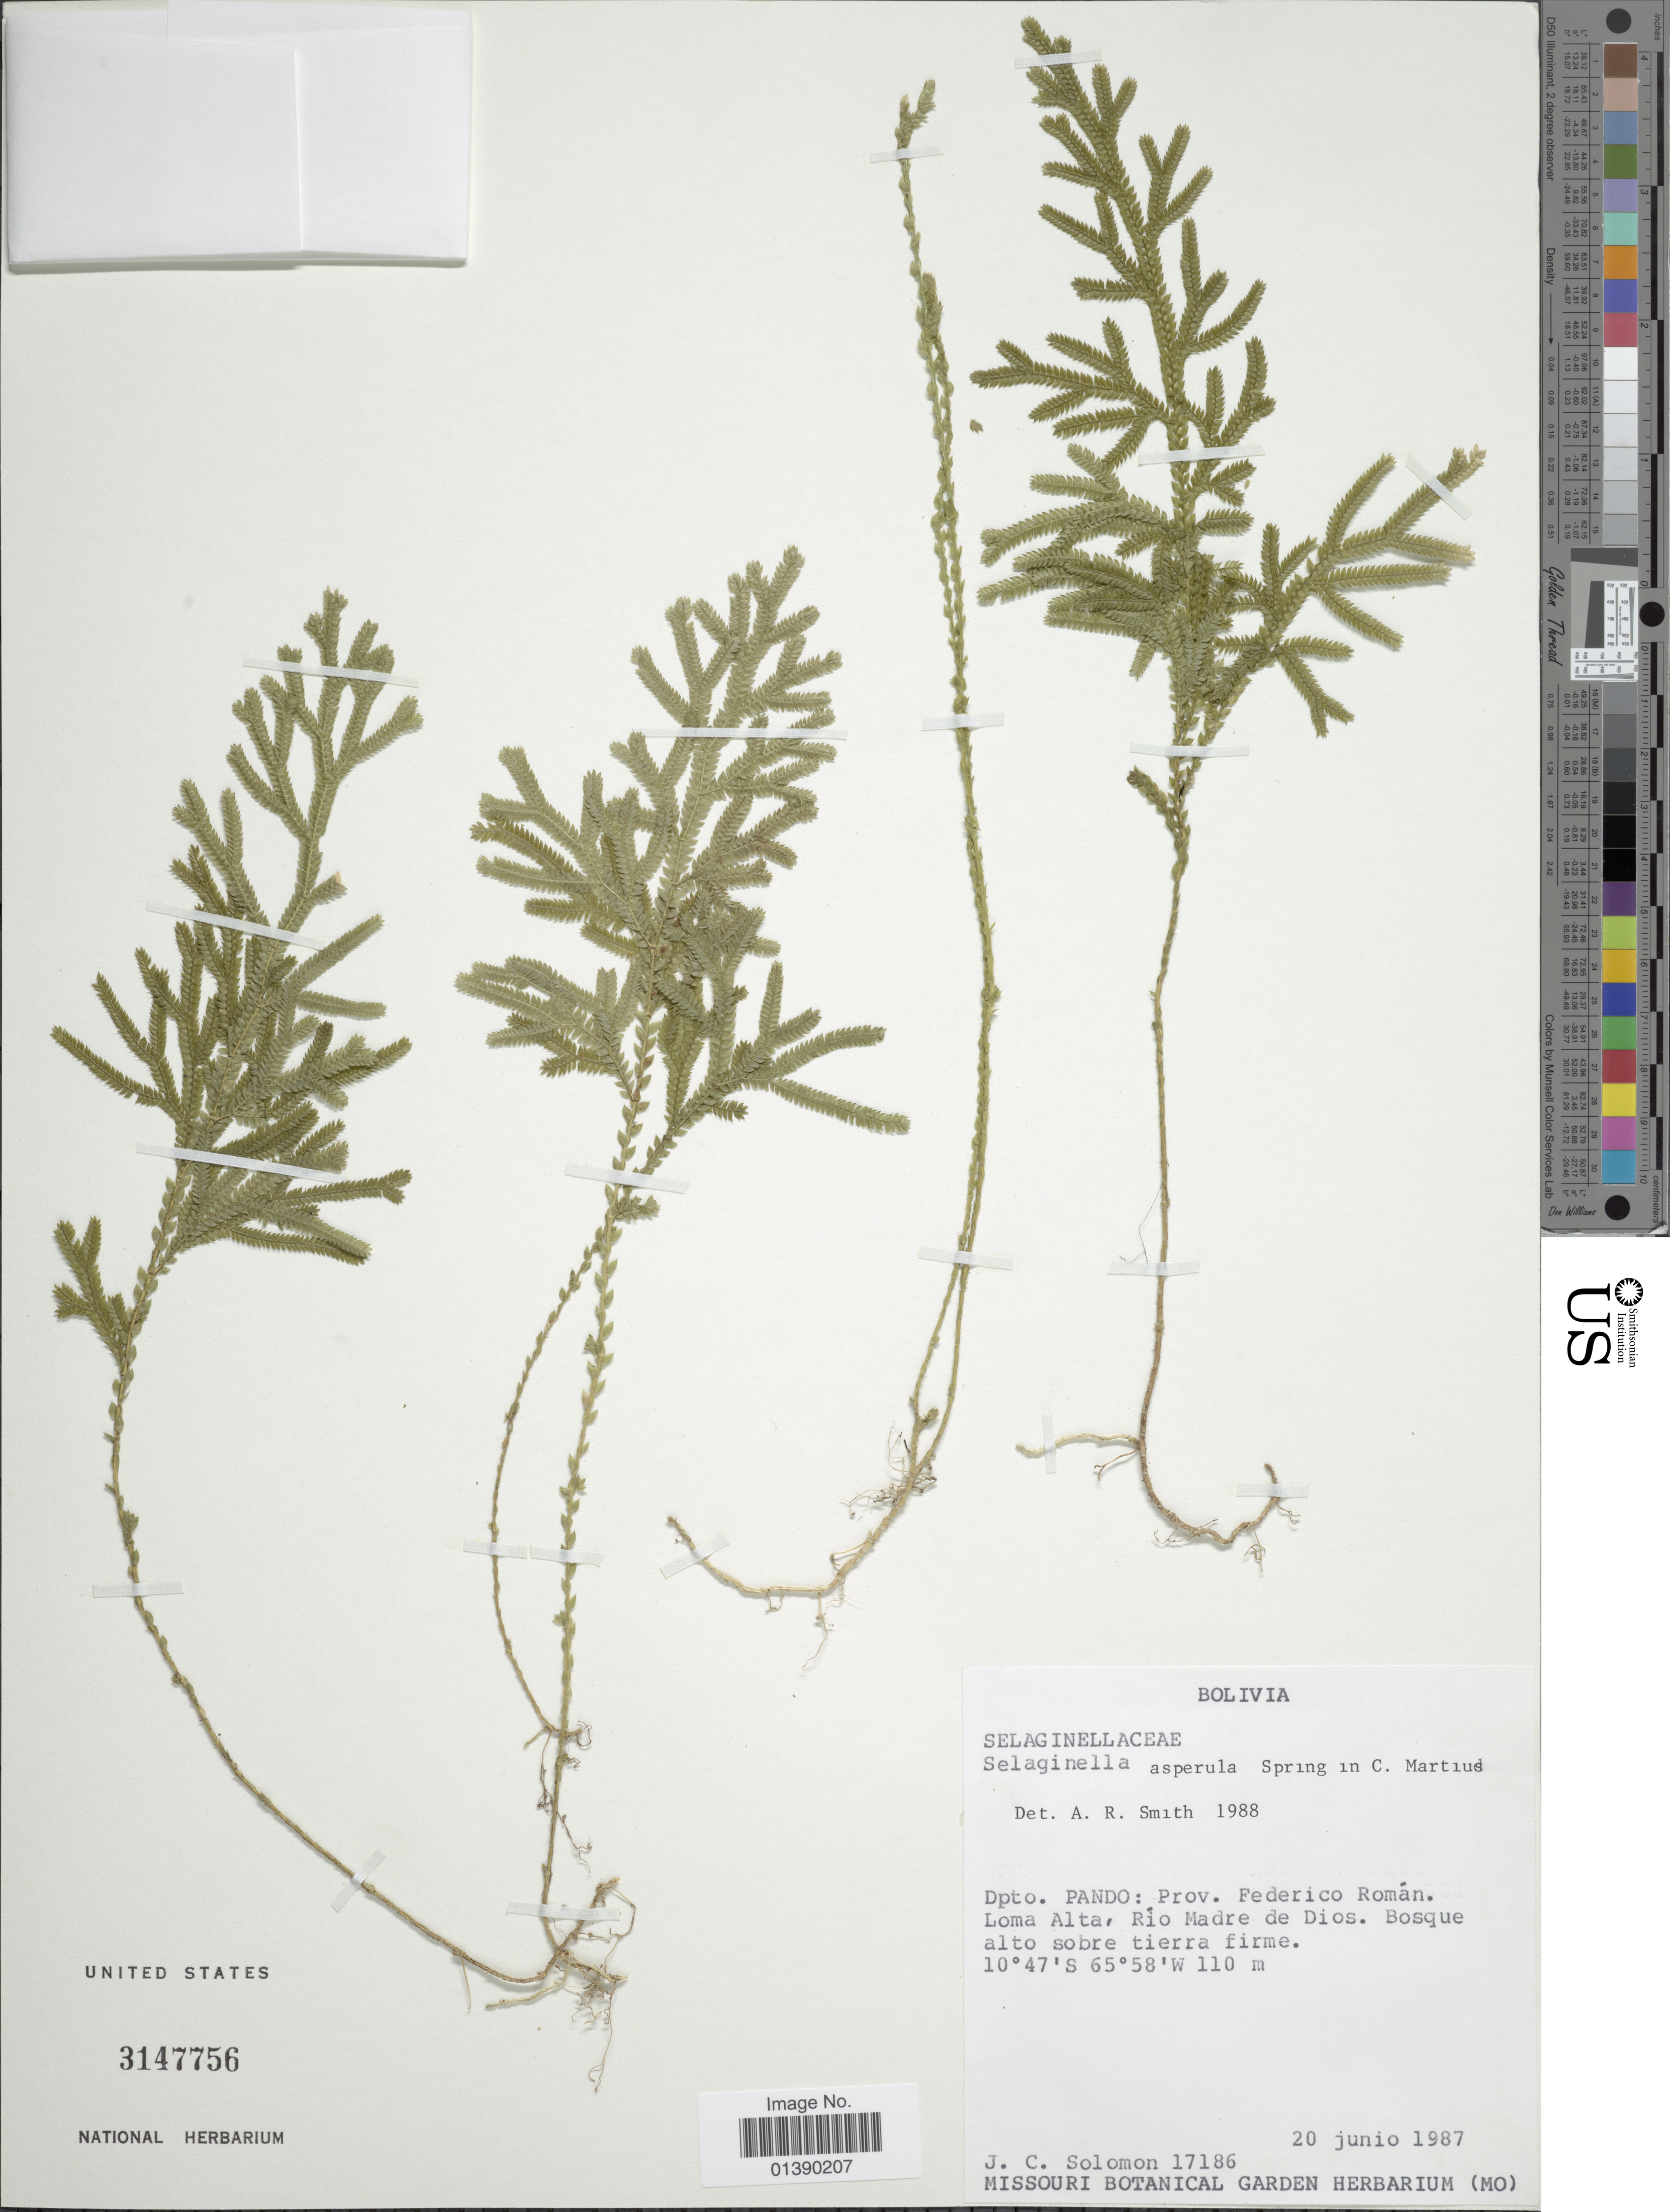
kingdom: Plantae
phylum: Tracheophyta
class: Lycopodiopsida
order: Selaginellales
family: Selaginellaceae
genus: Selaginella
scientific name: Selaginella asperula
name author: Spring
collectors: J. C. Solomon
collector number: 17186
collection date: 1987-06-20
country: Bolivia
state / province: Pando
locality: Prov. Federico Román. Loma Alta, Río madre de Dios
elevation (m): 110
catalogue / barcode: US 3147756